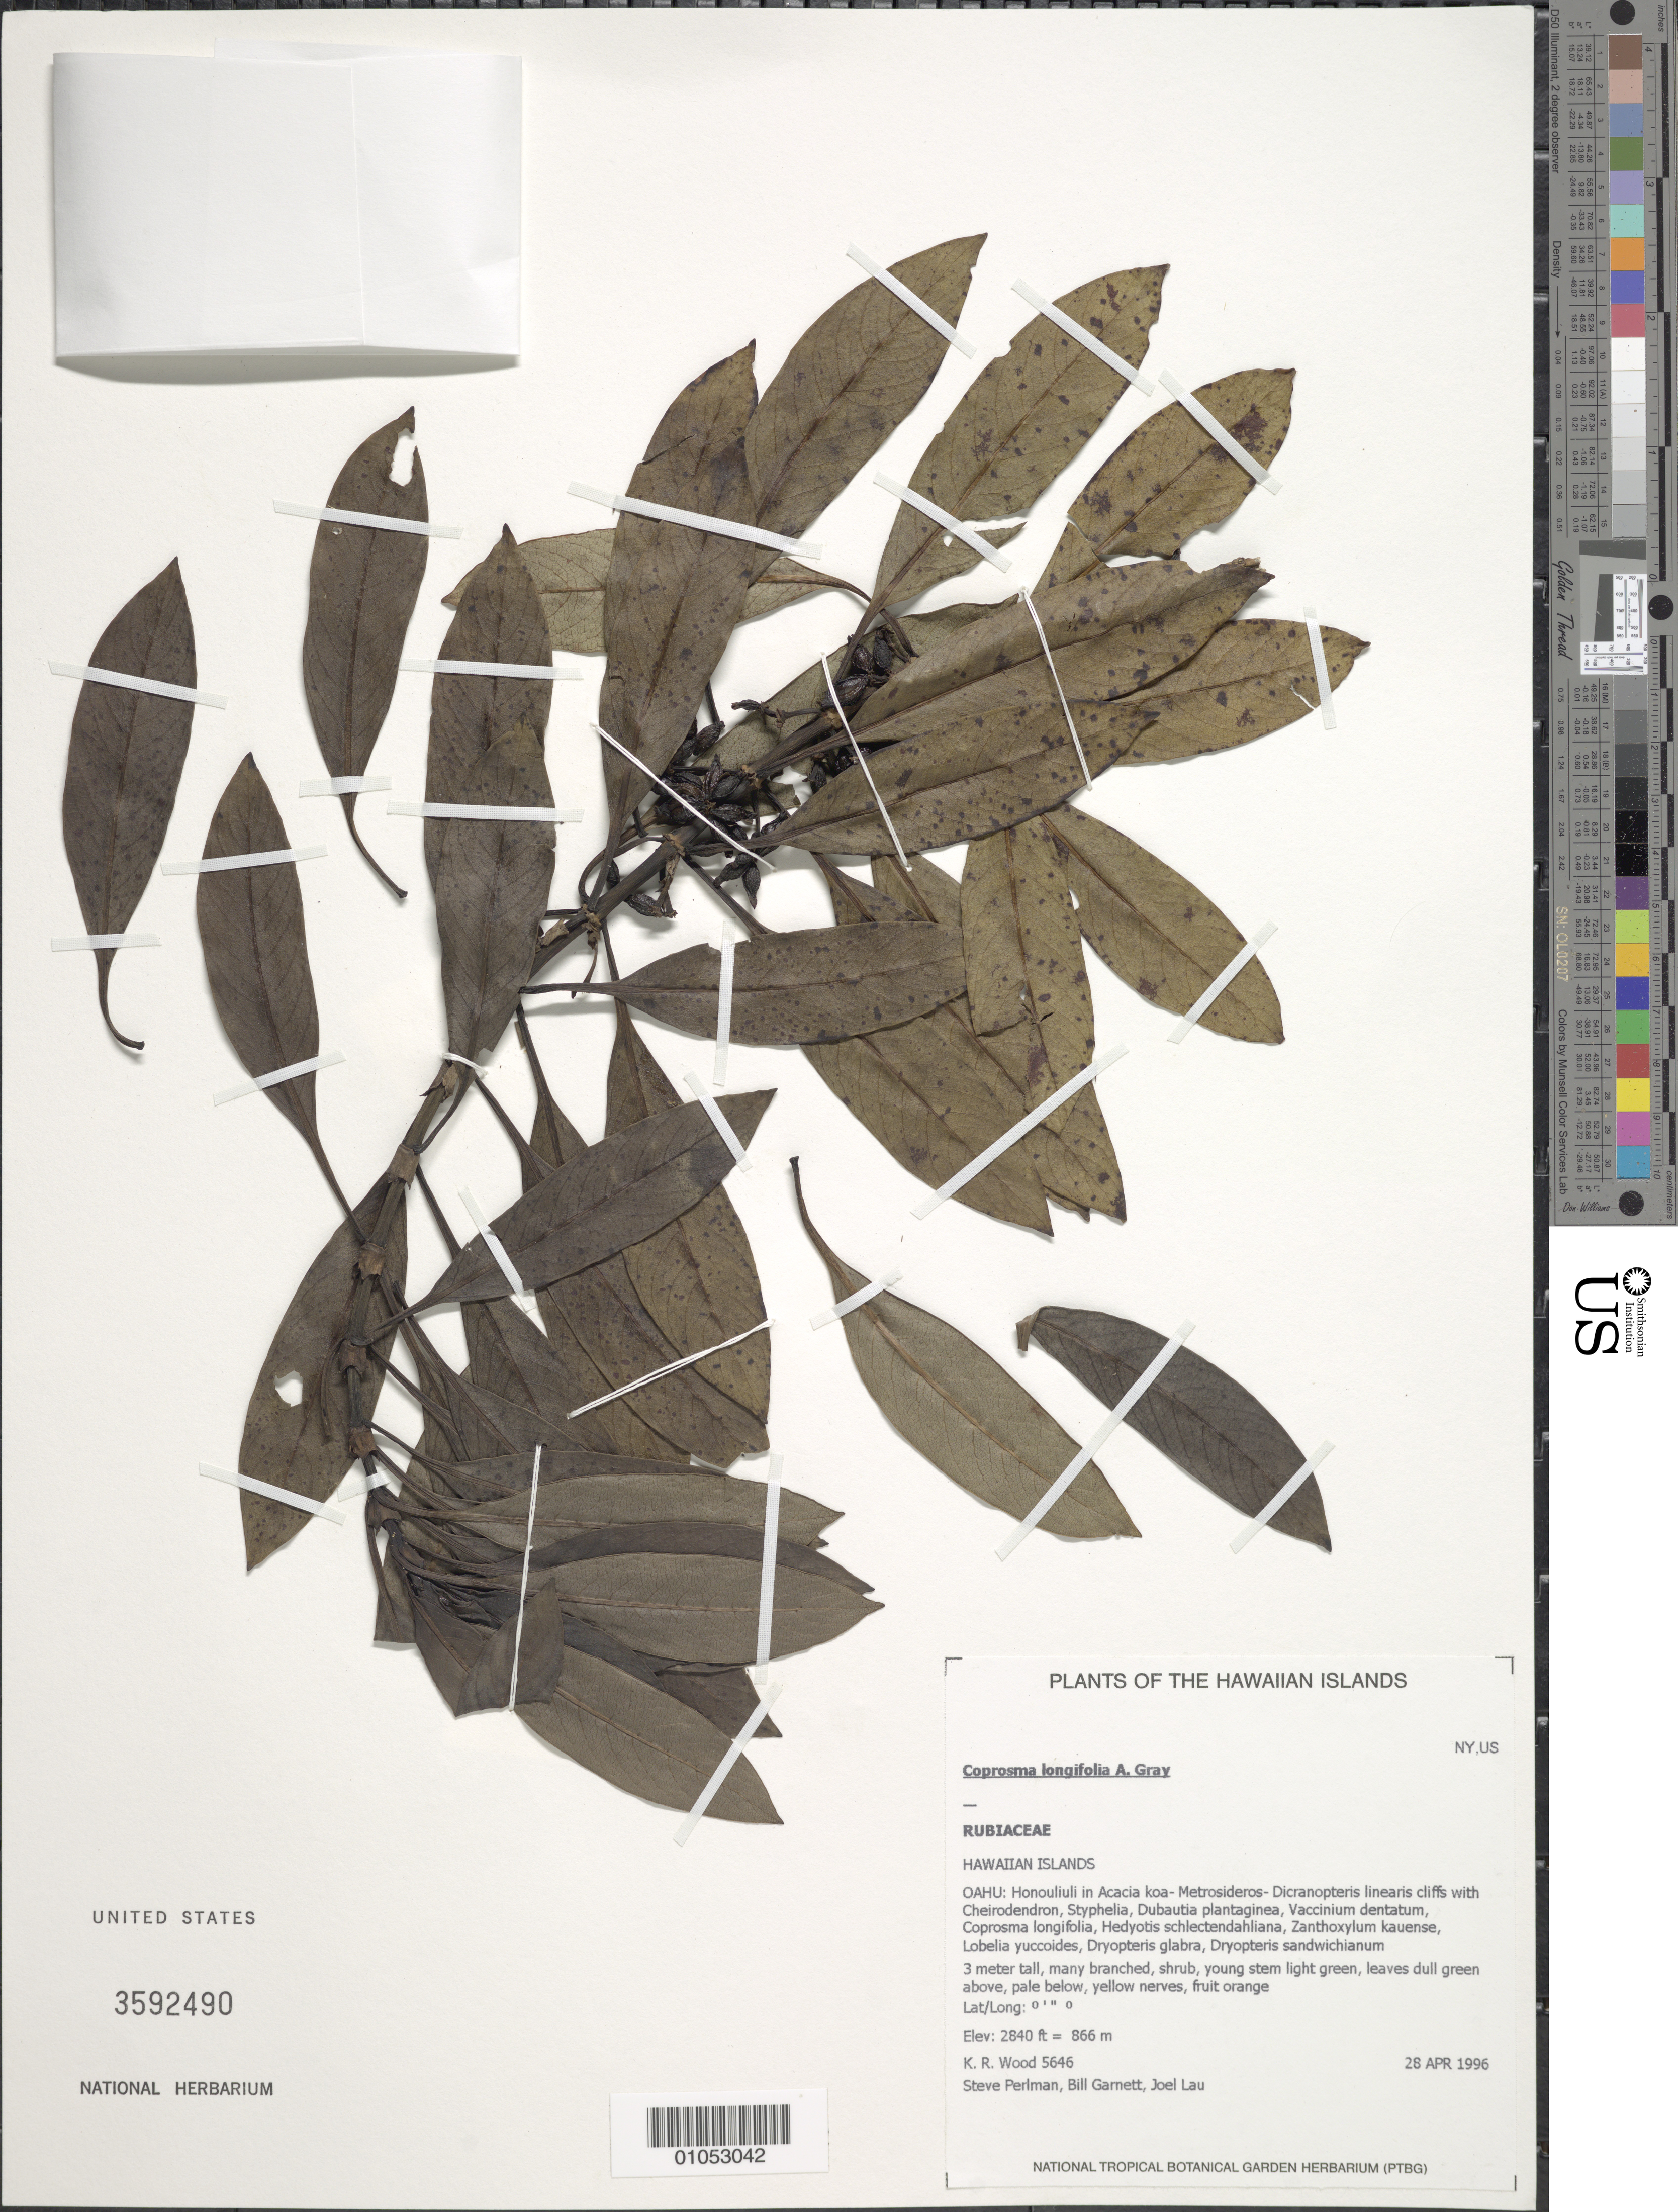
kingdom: Plantae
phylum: Tracheophyta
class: Magnoliopsida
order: Gentianales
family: Rubiaceae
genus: Coprosma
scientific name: Coprosma longifolia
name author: A. Gray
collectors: K. R. Wood, S. P. Perlman, B. Garnett & J. Lau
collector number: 5646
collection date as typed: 28 Apr 1996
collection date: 1996-04-28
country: United States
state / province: Hawaii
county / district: Honolulu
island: Oahu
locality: Honolulu.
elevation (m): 866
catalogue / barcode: US 3592490